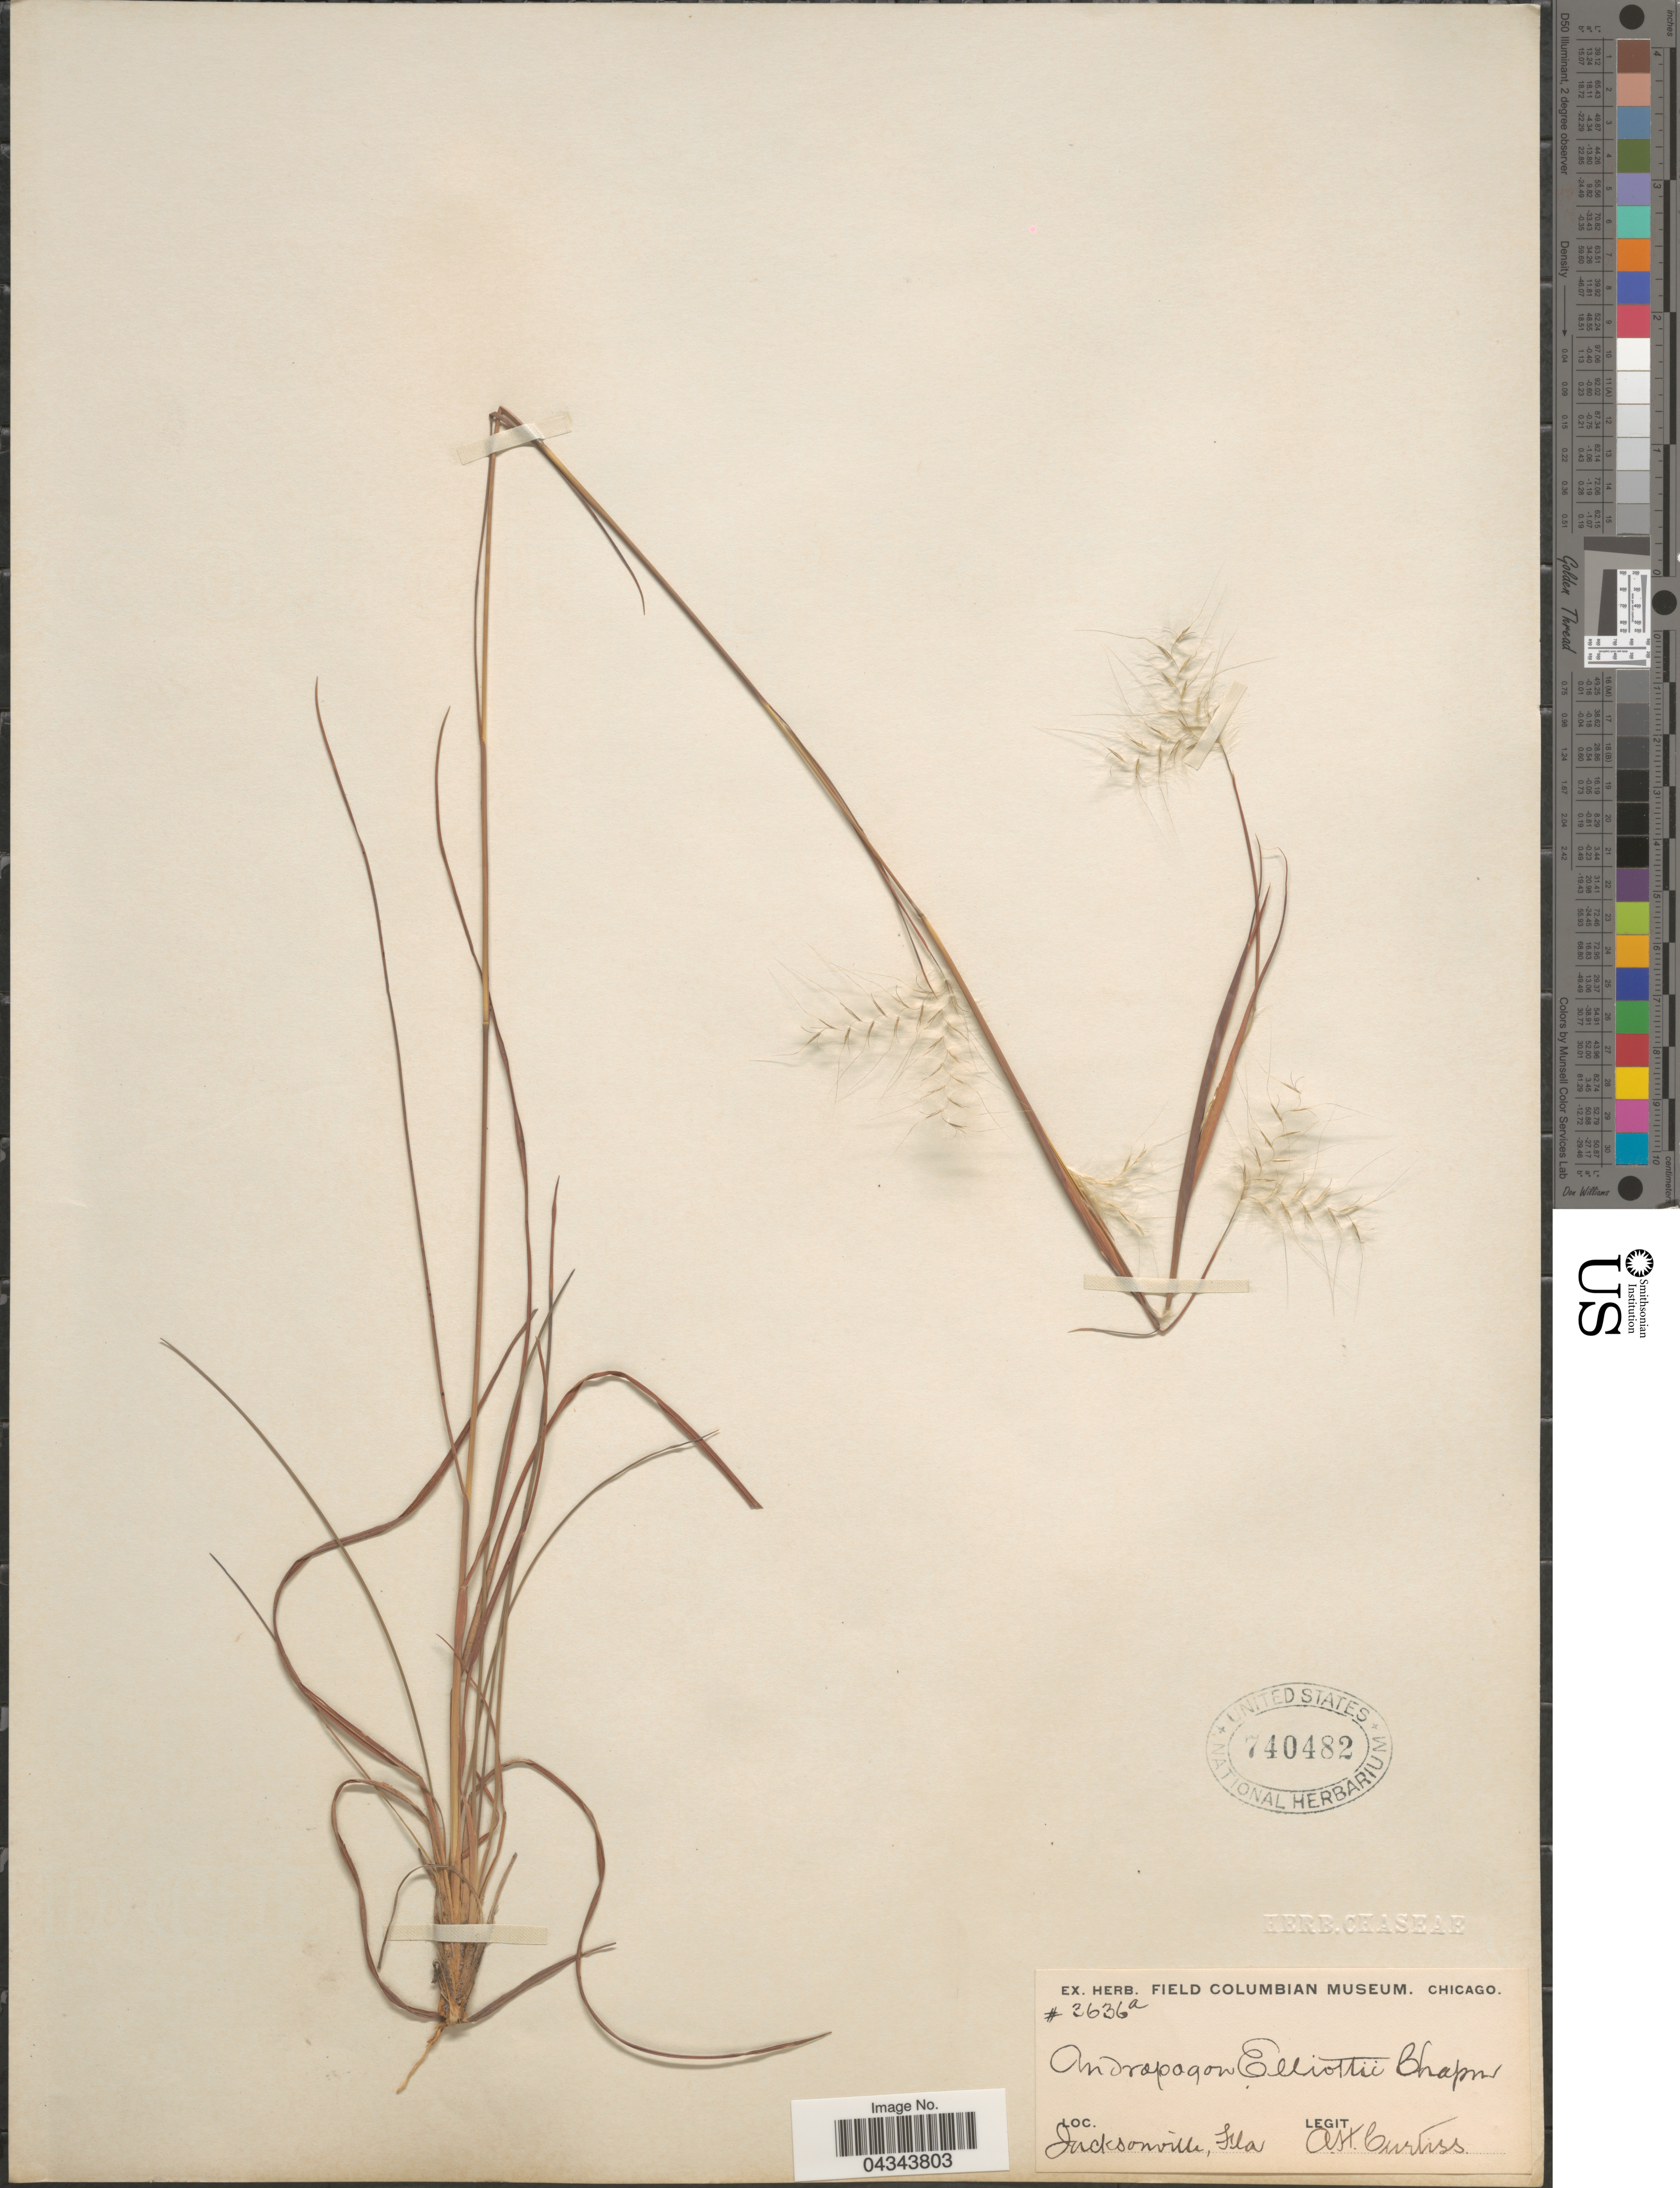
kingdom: Plantae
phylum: Tracheophyta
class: Liliopsida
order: Poales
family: Poaceae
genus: Andropogon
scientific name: Andropogon ternarius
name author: Michx.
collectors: A. H. Curtiss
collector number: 2636a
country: United States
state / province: Florida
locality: Jacksonville.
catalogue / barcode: US 740482